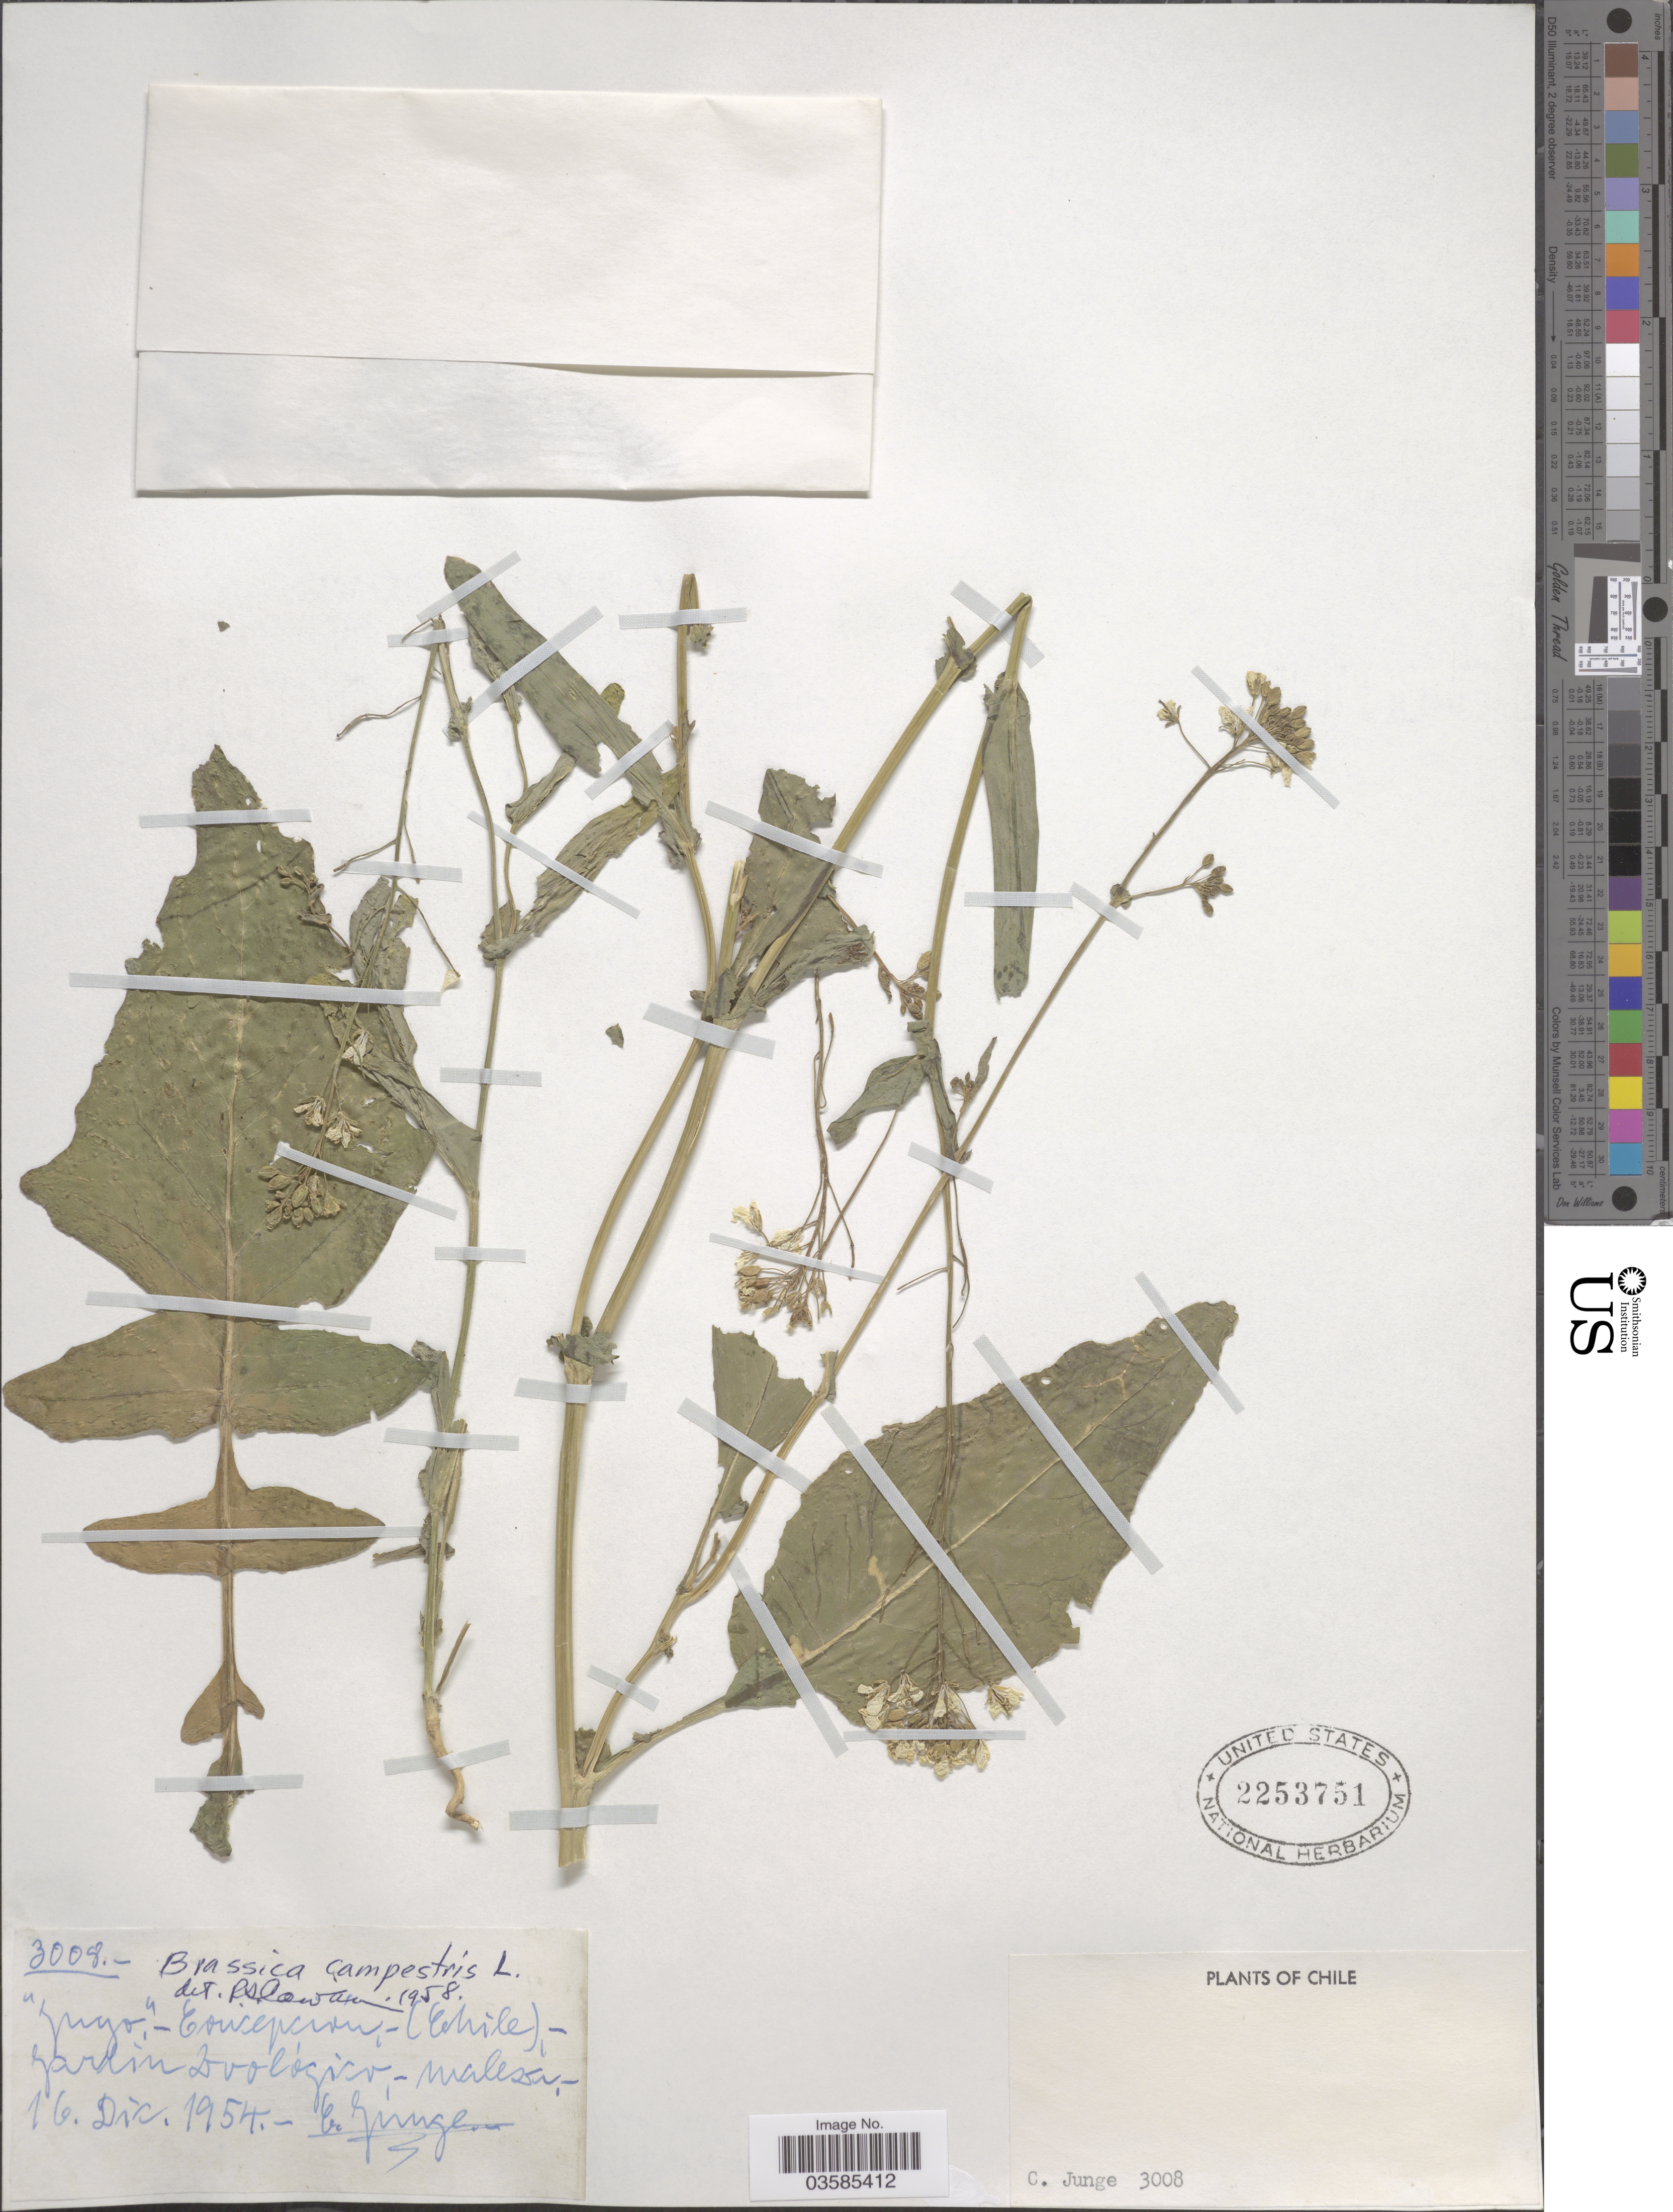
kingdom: Plantae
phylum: Tracheophyta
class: Magnoliopsida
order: Brassicales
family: Brassicaceae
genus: Brassica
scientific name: Brassica campestris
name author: L.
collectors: C. Junge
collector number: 3008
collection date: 1954-12-16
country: Chile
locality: Concepcion, Jardin Zoologico, Malesa.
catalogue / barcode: US 2253751